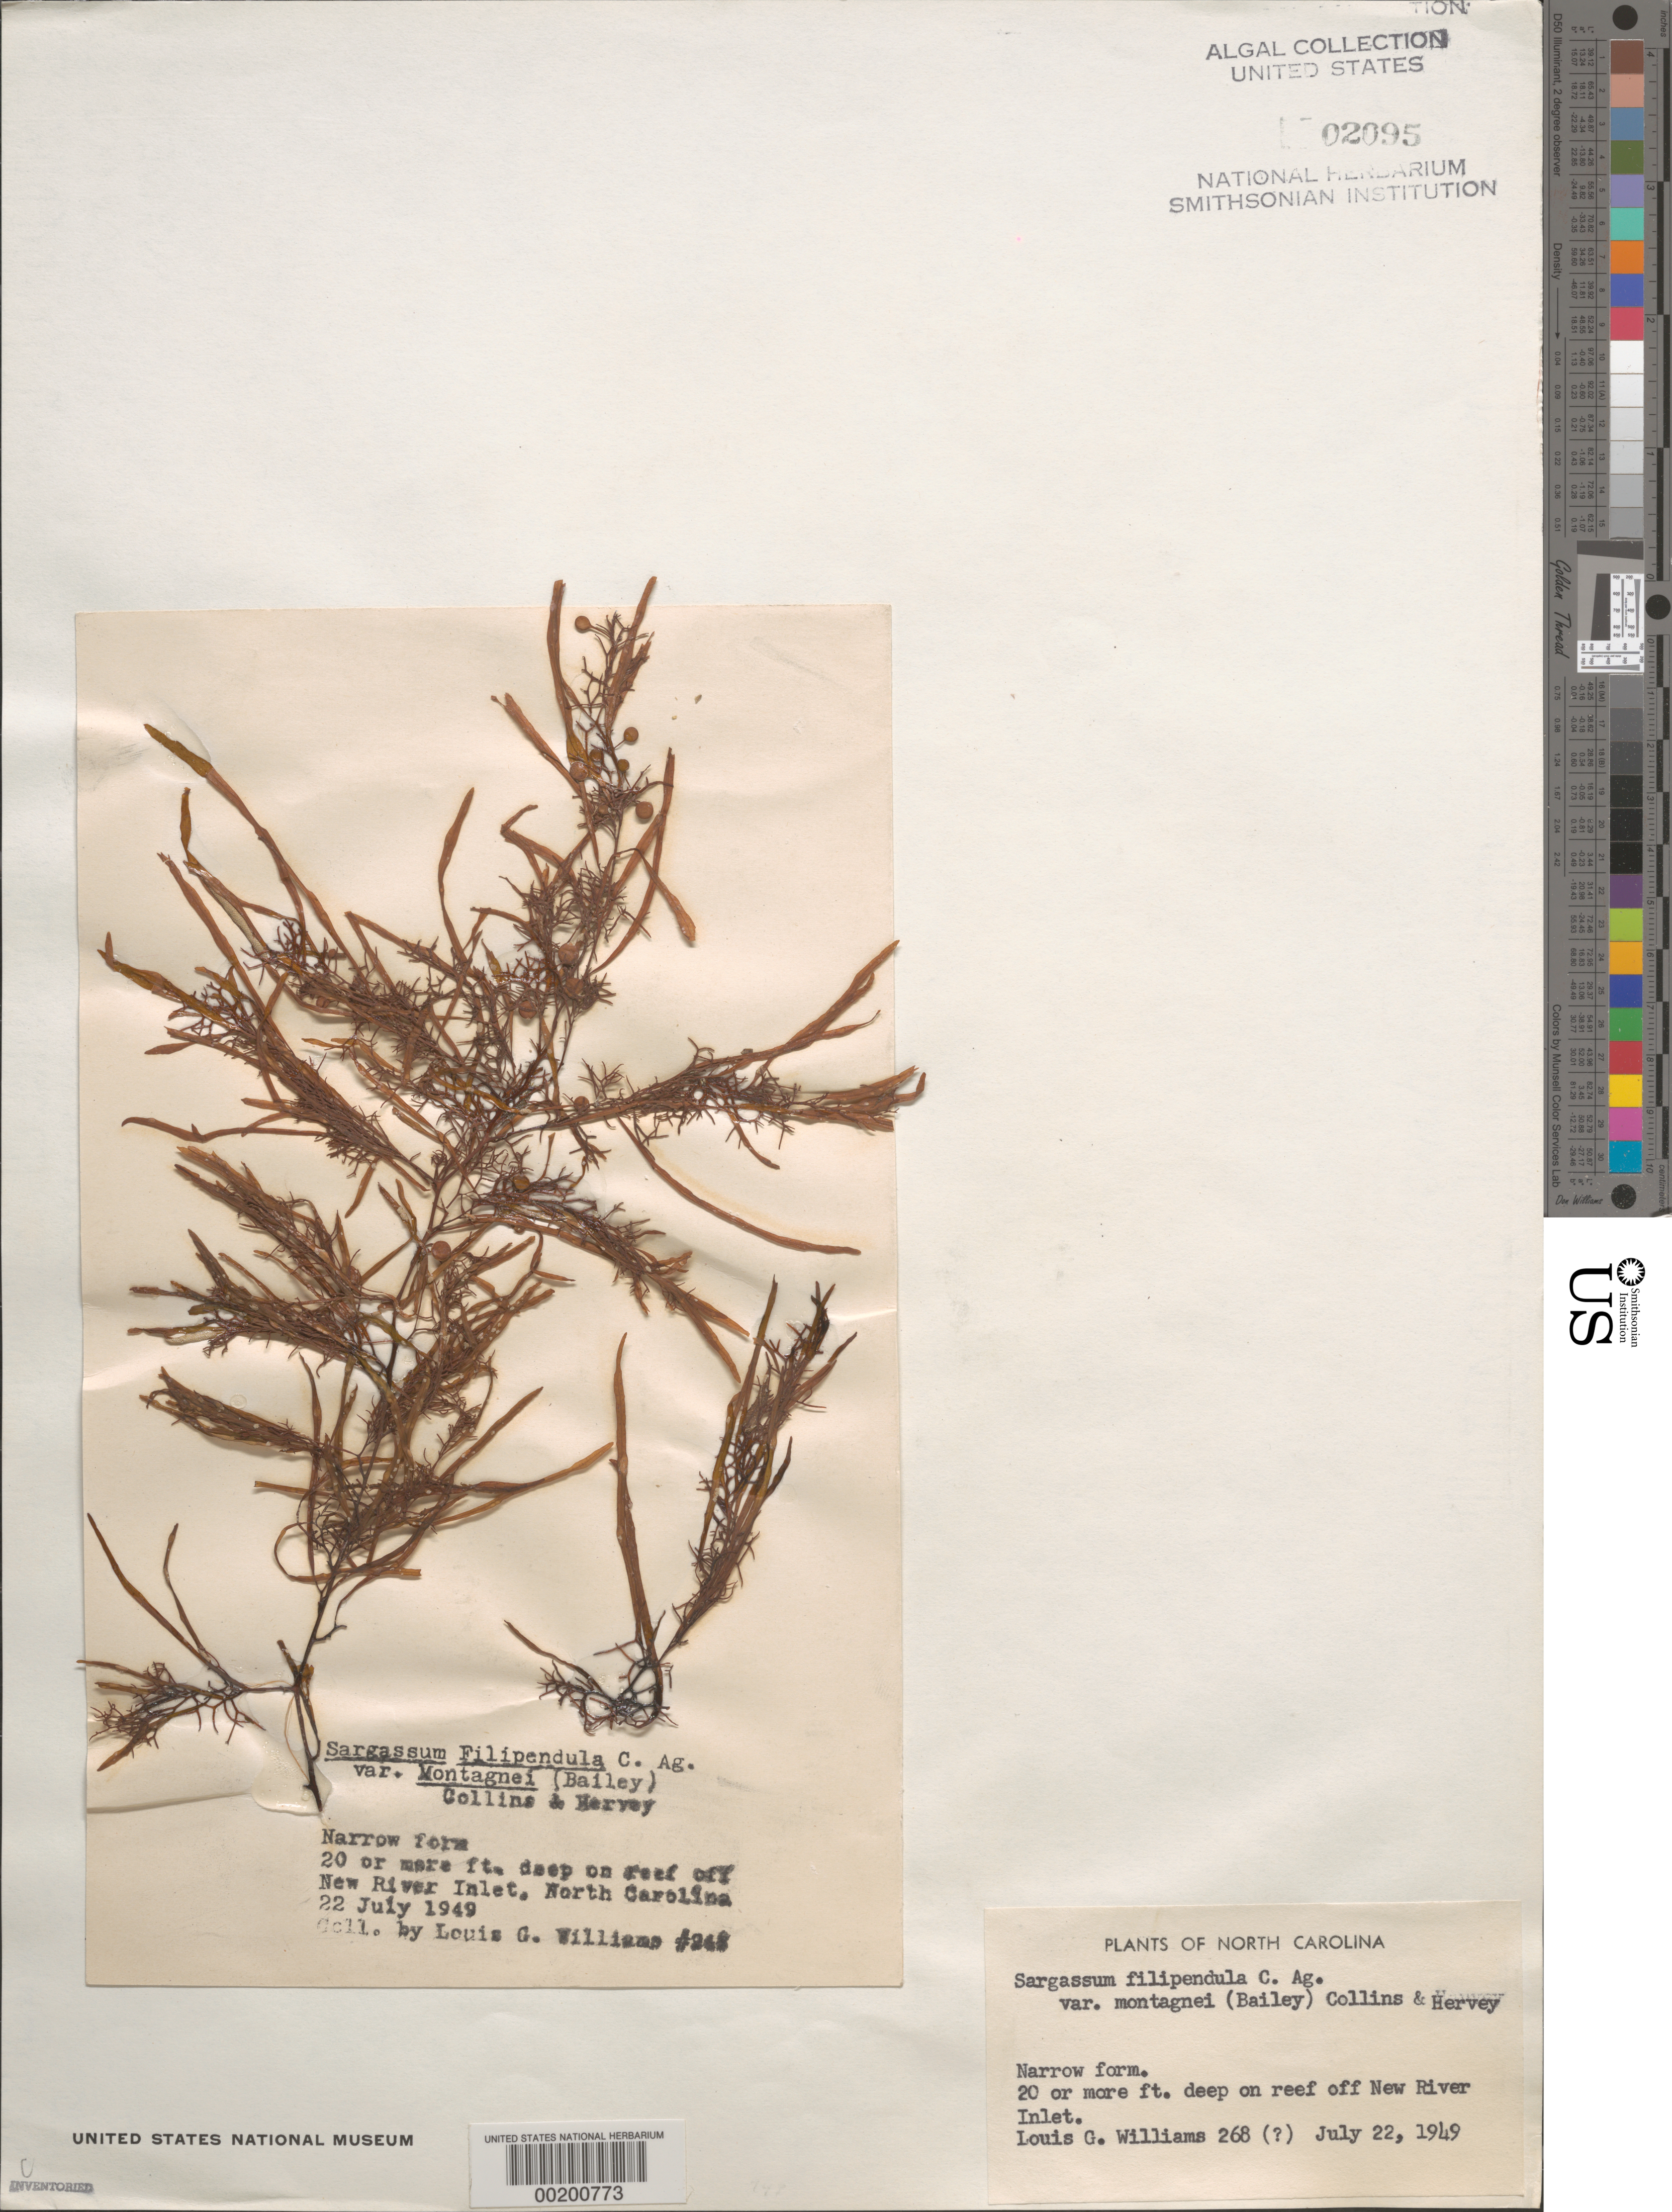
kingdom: Chromista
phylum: Ochrophyta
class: Phaeophyceae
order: Fucales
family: Sargassaceae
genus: Sargassum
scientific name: Sargassum filipendula var. montagnei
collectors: L. G. Williams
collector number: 268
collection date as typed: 22 Jul 1949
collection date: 1949-07-22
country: United States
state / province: North Carolina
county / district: Onslow County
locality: Reef off New River Inlet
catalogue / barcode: US 2095